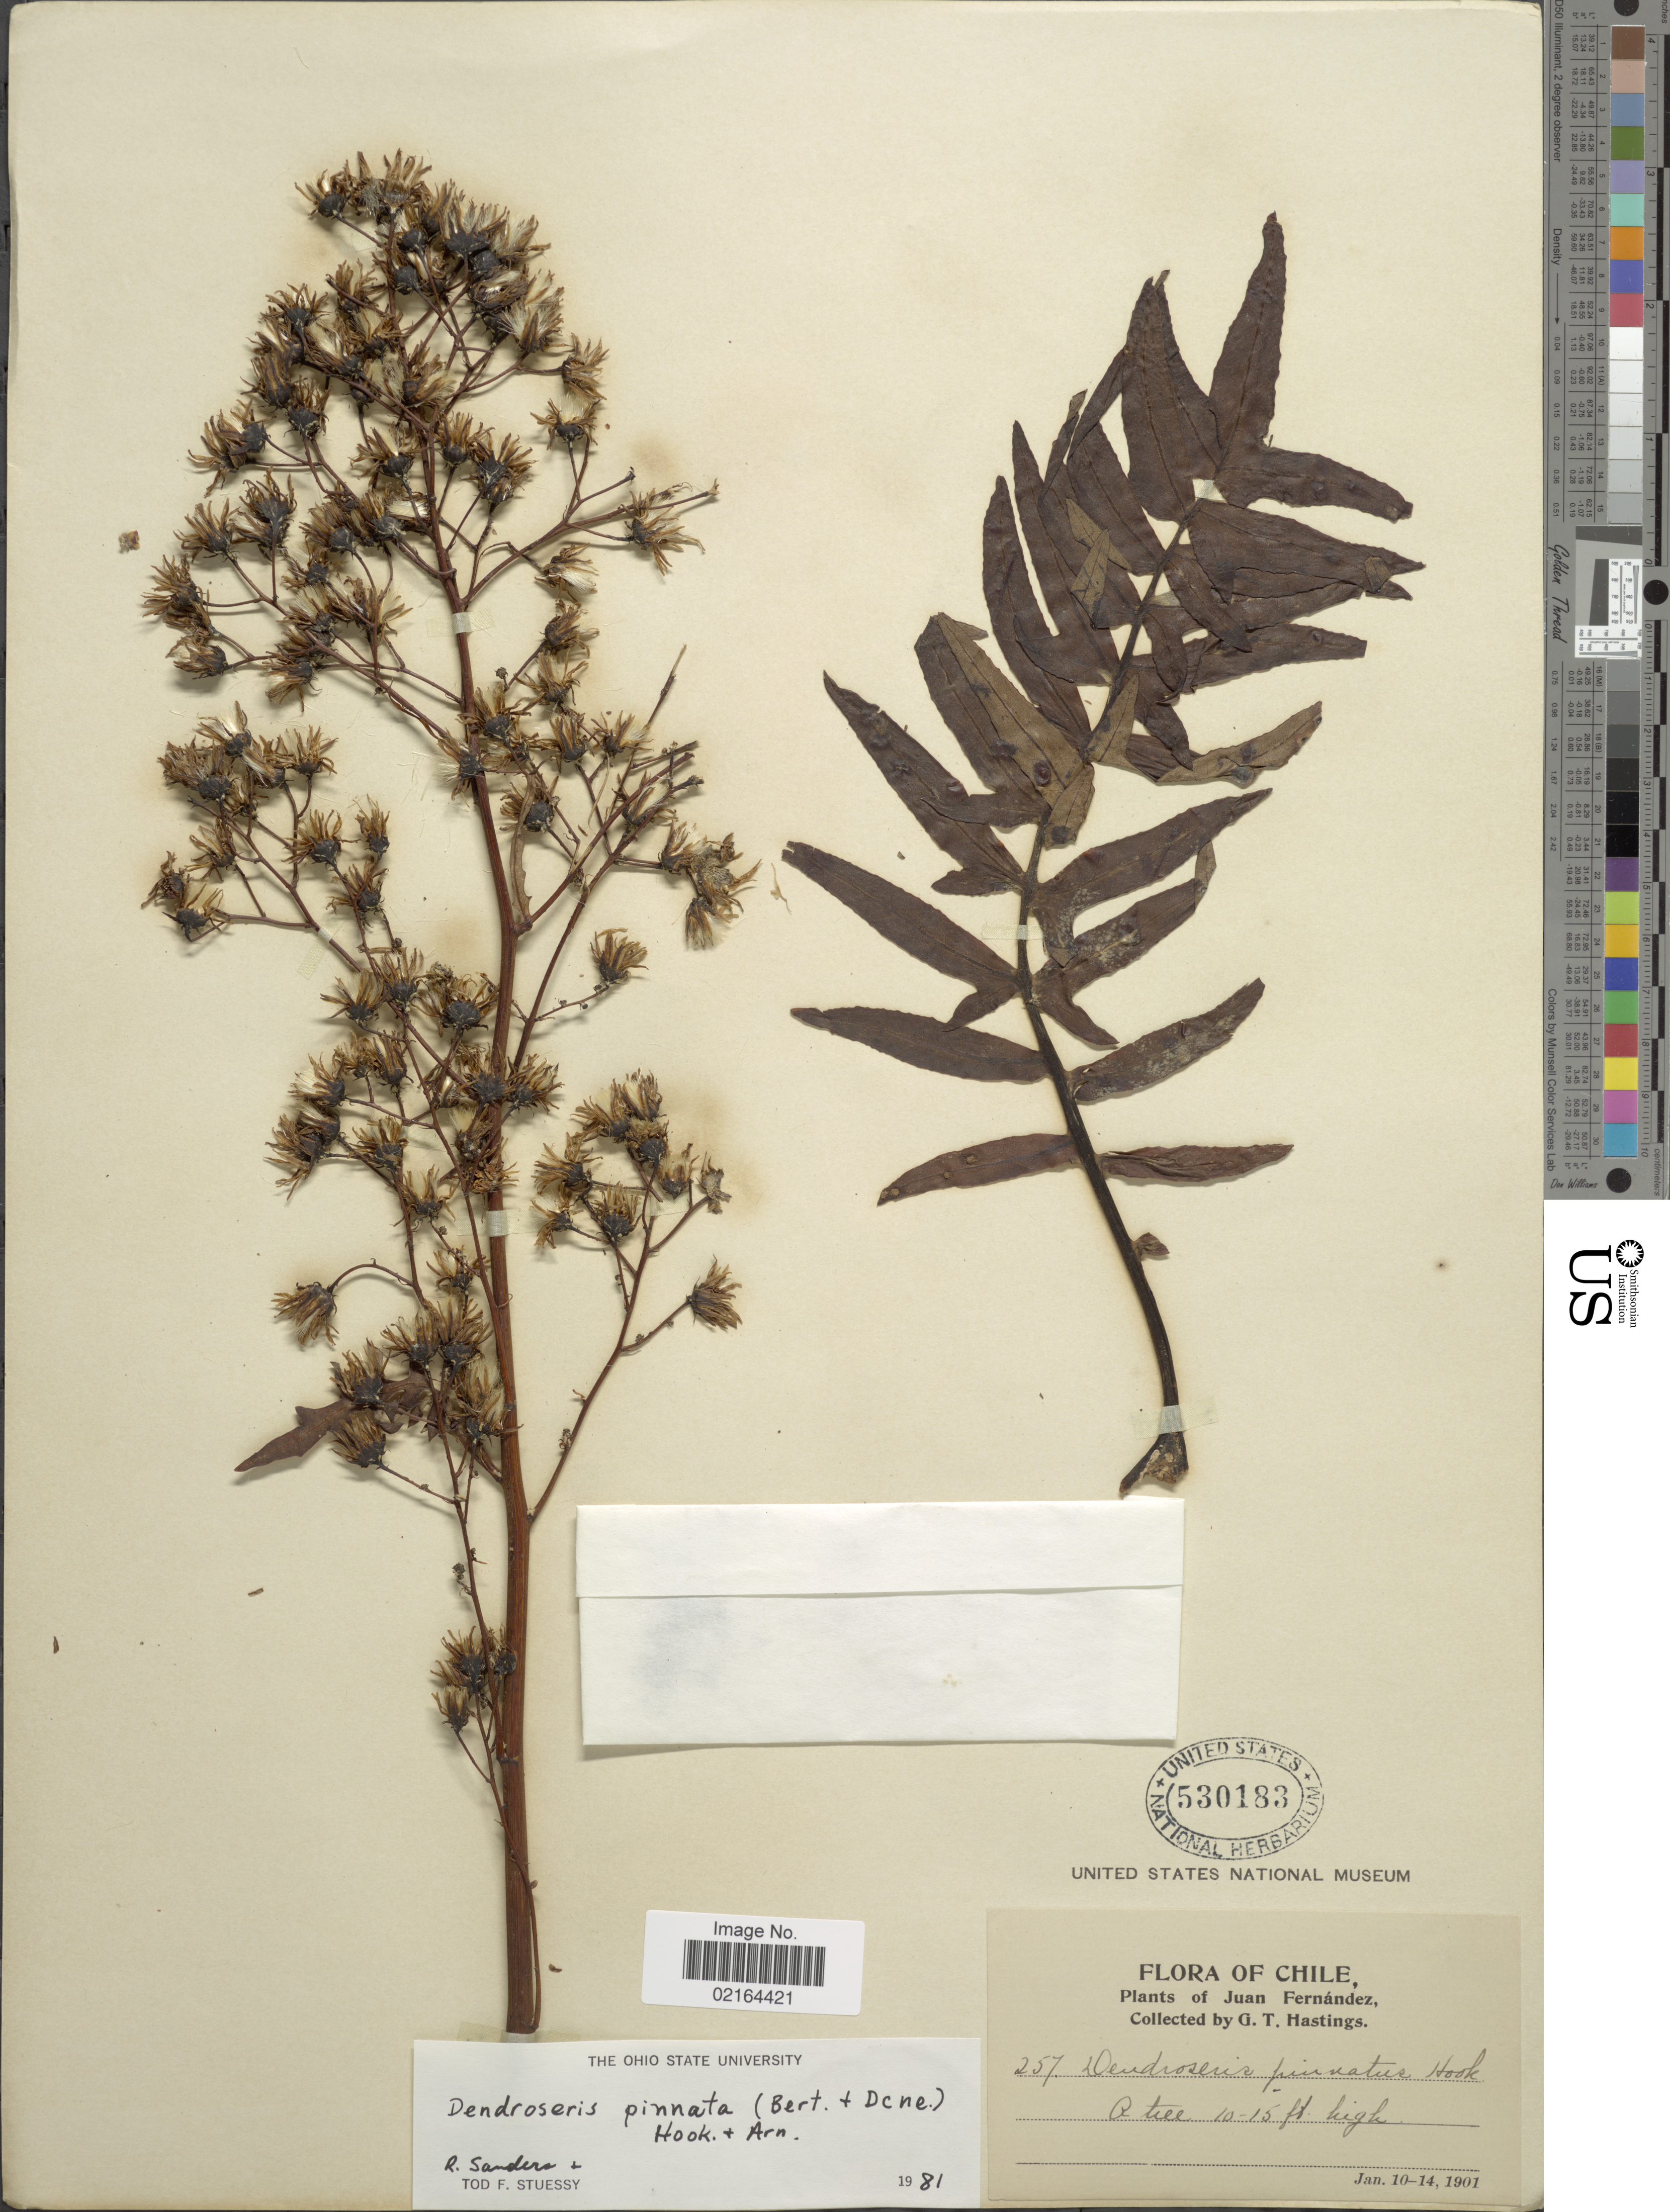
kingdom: Plantae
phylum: Tracheophyta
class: Magnoliopsida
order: Asterales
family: Asteraceae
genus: Sonchus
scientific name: Sonchus pinnatus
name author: Aiton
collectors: G. Hastings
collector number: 257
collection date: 1901-01-10/1901-01-14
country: Chile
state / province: Valparaíso (V)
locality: Juan Fernandez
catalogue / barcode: US 530183